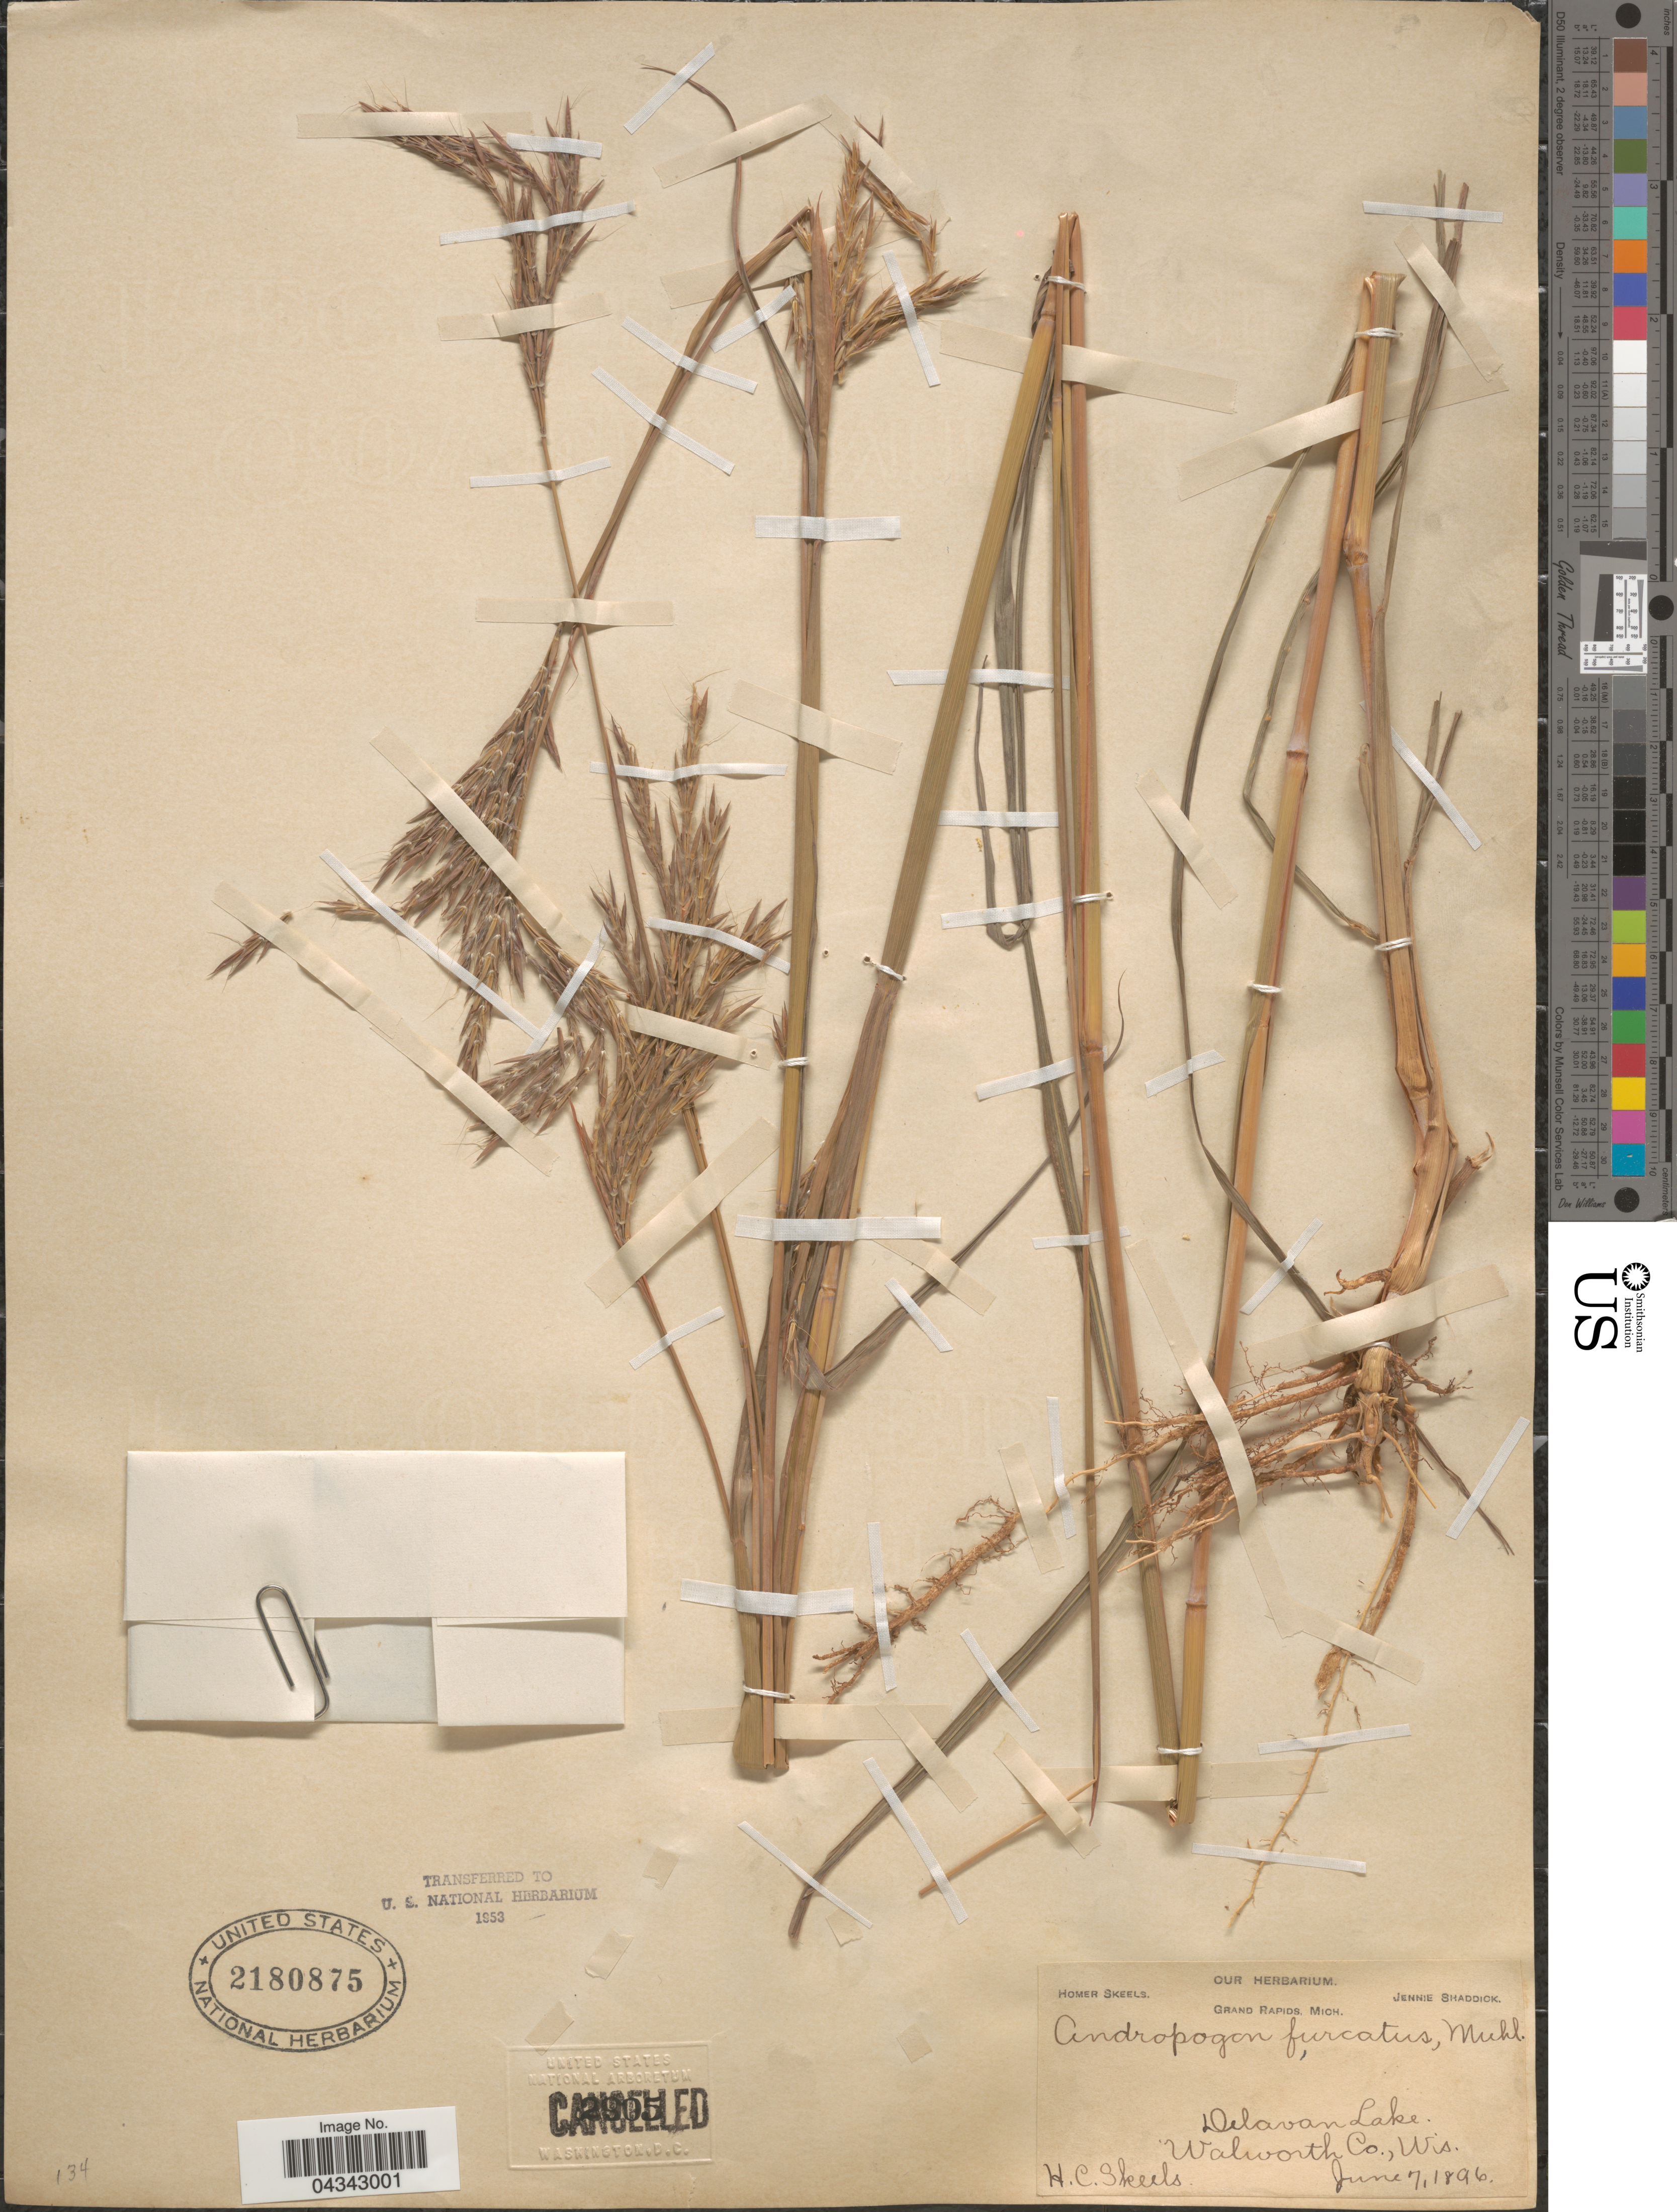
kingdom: Plantae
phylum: Tracheophyta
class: Liliopsida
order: Poales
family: Poaceae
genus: Andropogon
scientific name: Andropogon gerardii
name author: Vitman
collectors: H. Skeels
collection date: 1896-06-07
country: United States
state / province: Wisconsin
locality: Delavan Lake. Walworth Co.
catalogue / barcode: US 2180875